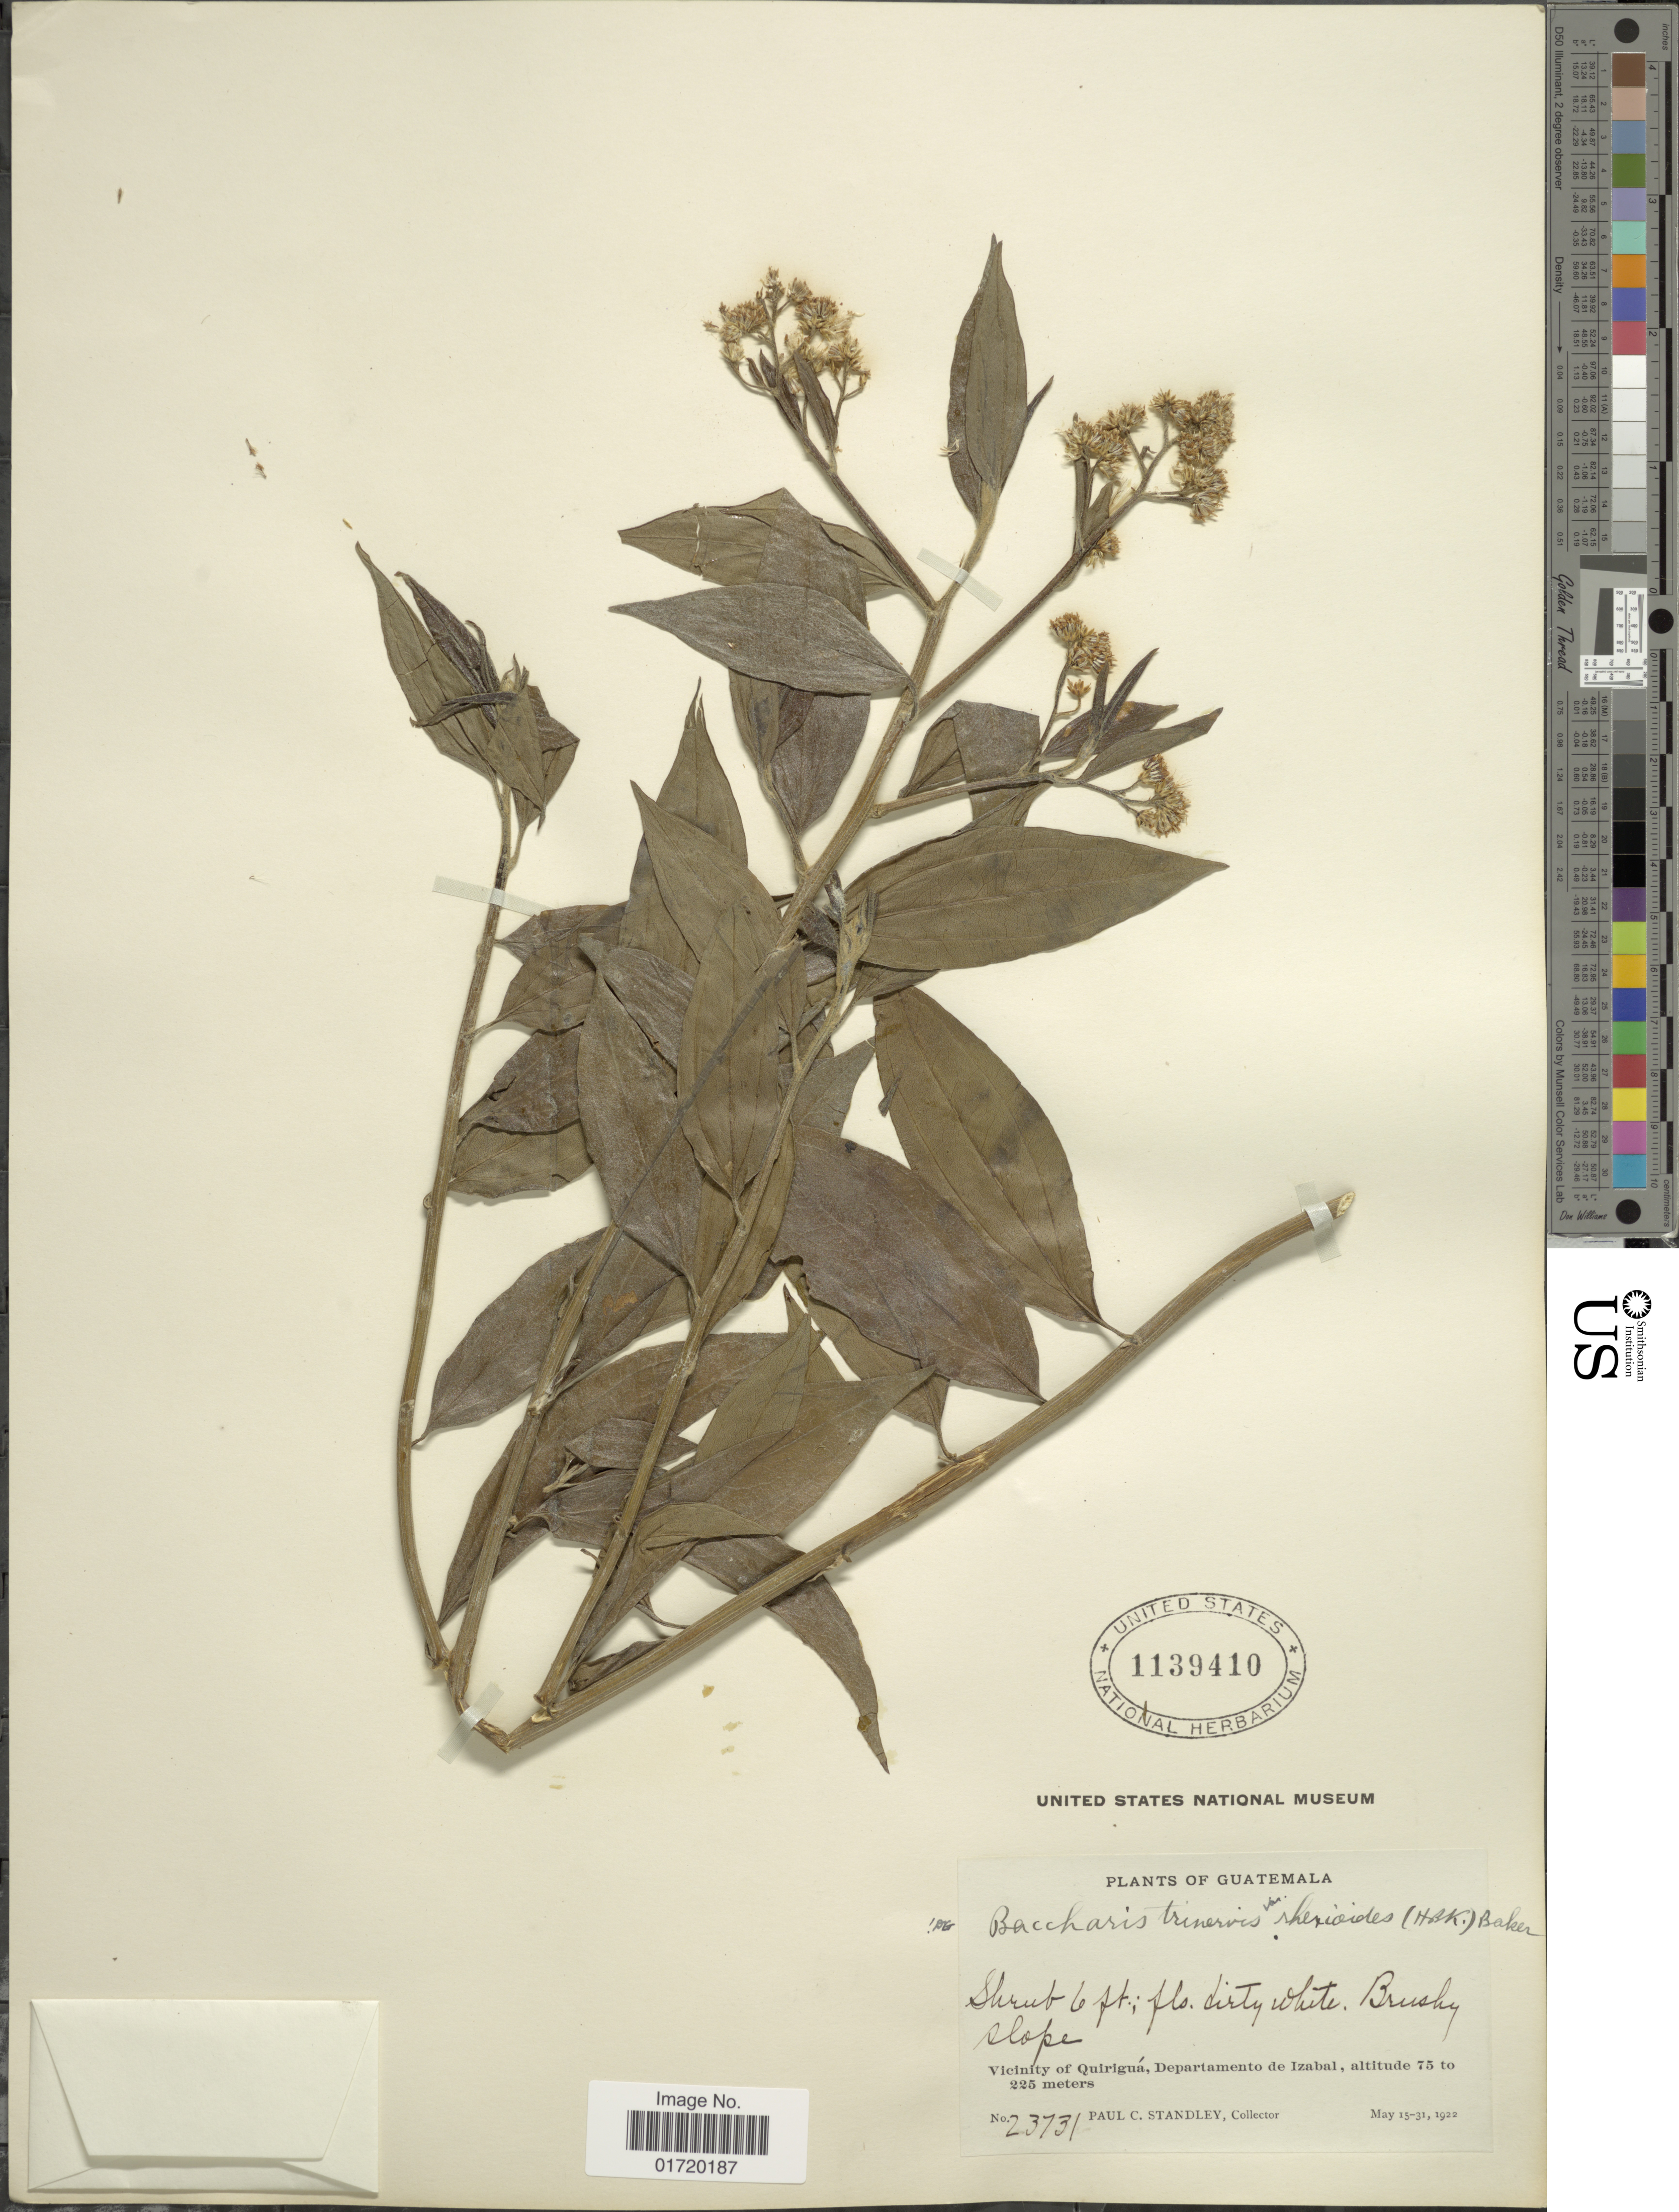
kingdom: Plantae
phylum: Tracheophyta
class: Magnoliopsida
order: Asterales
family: Asteraceae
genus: Baccharis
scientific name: Baccharis trinervis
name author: (Lam.) Pers.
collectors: P. C. Standley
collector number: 23731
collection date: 1922/1922-05-31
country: Guatemala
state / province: Izabal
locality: Vicinity of Quirigua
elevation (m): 75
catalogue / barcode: US 1139410